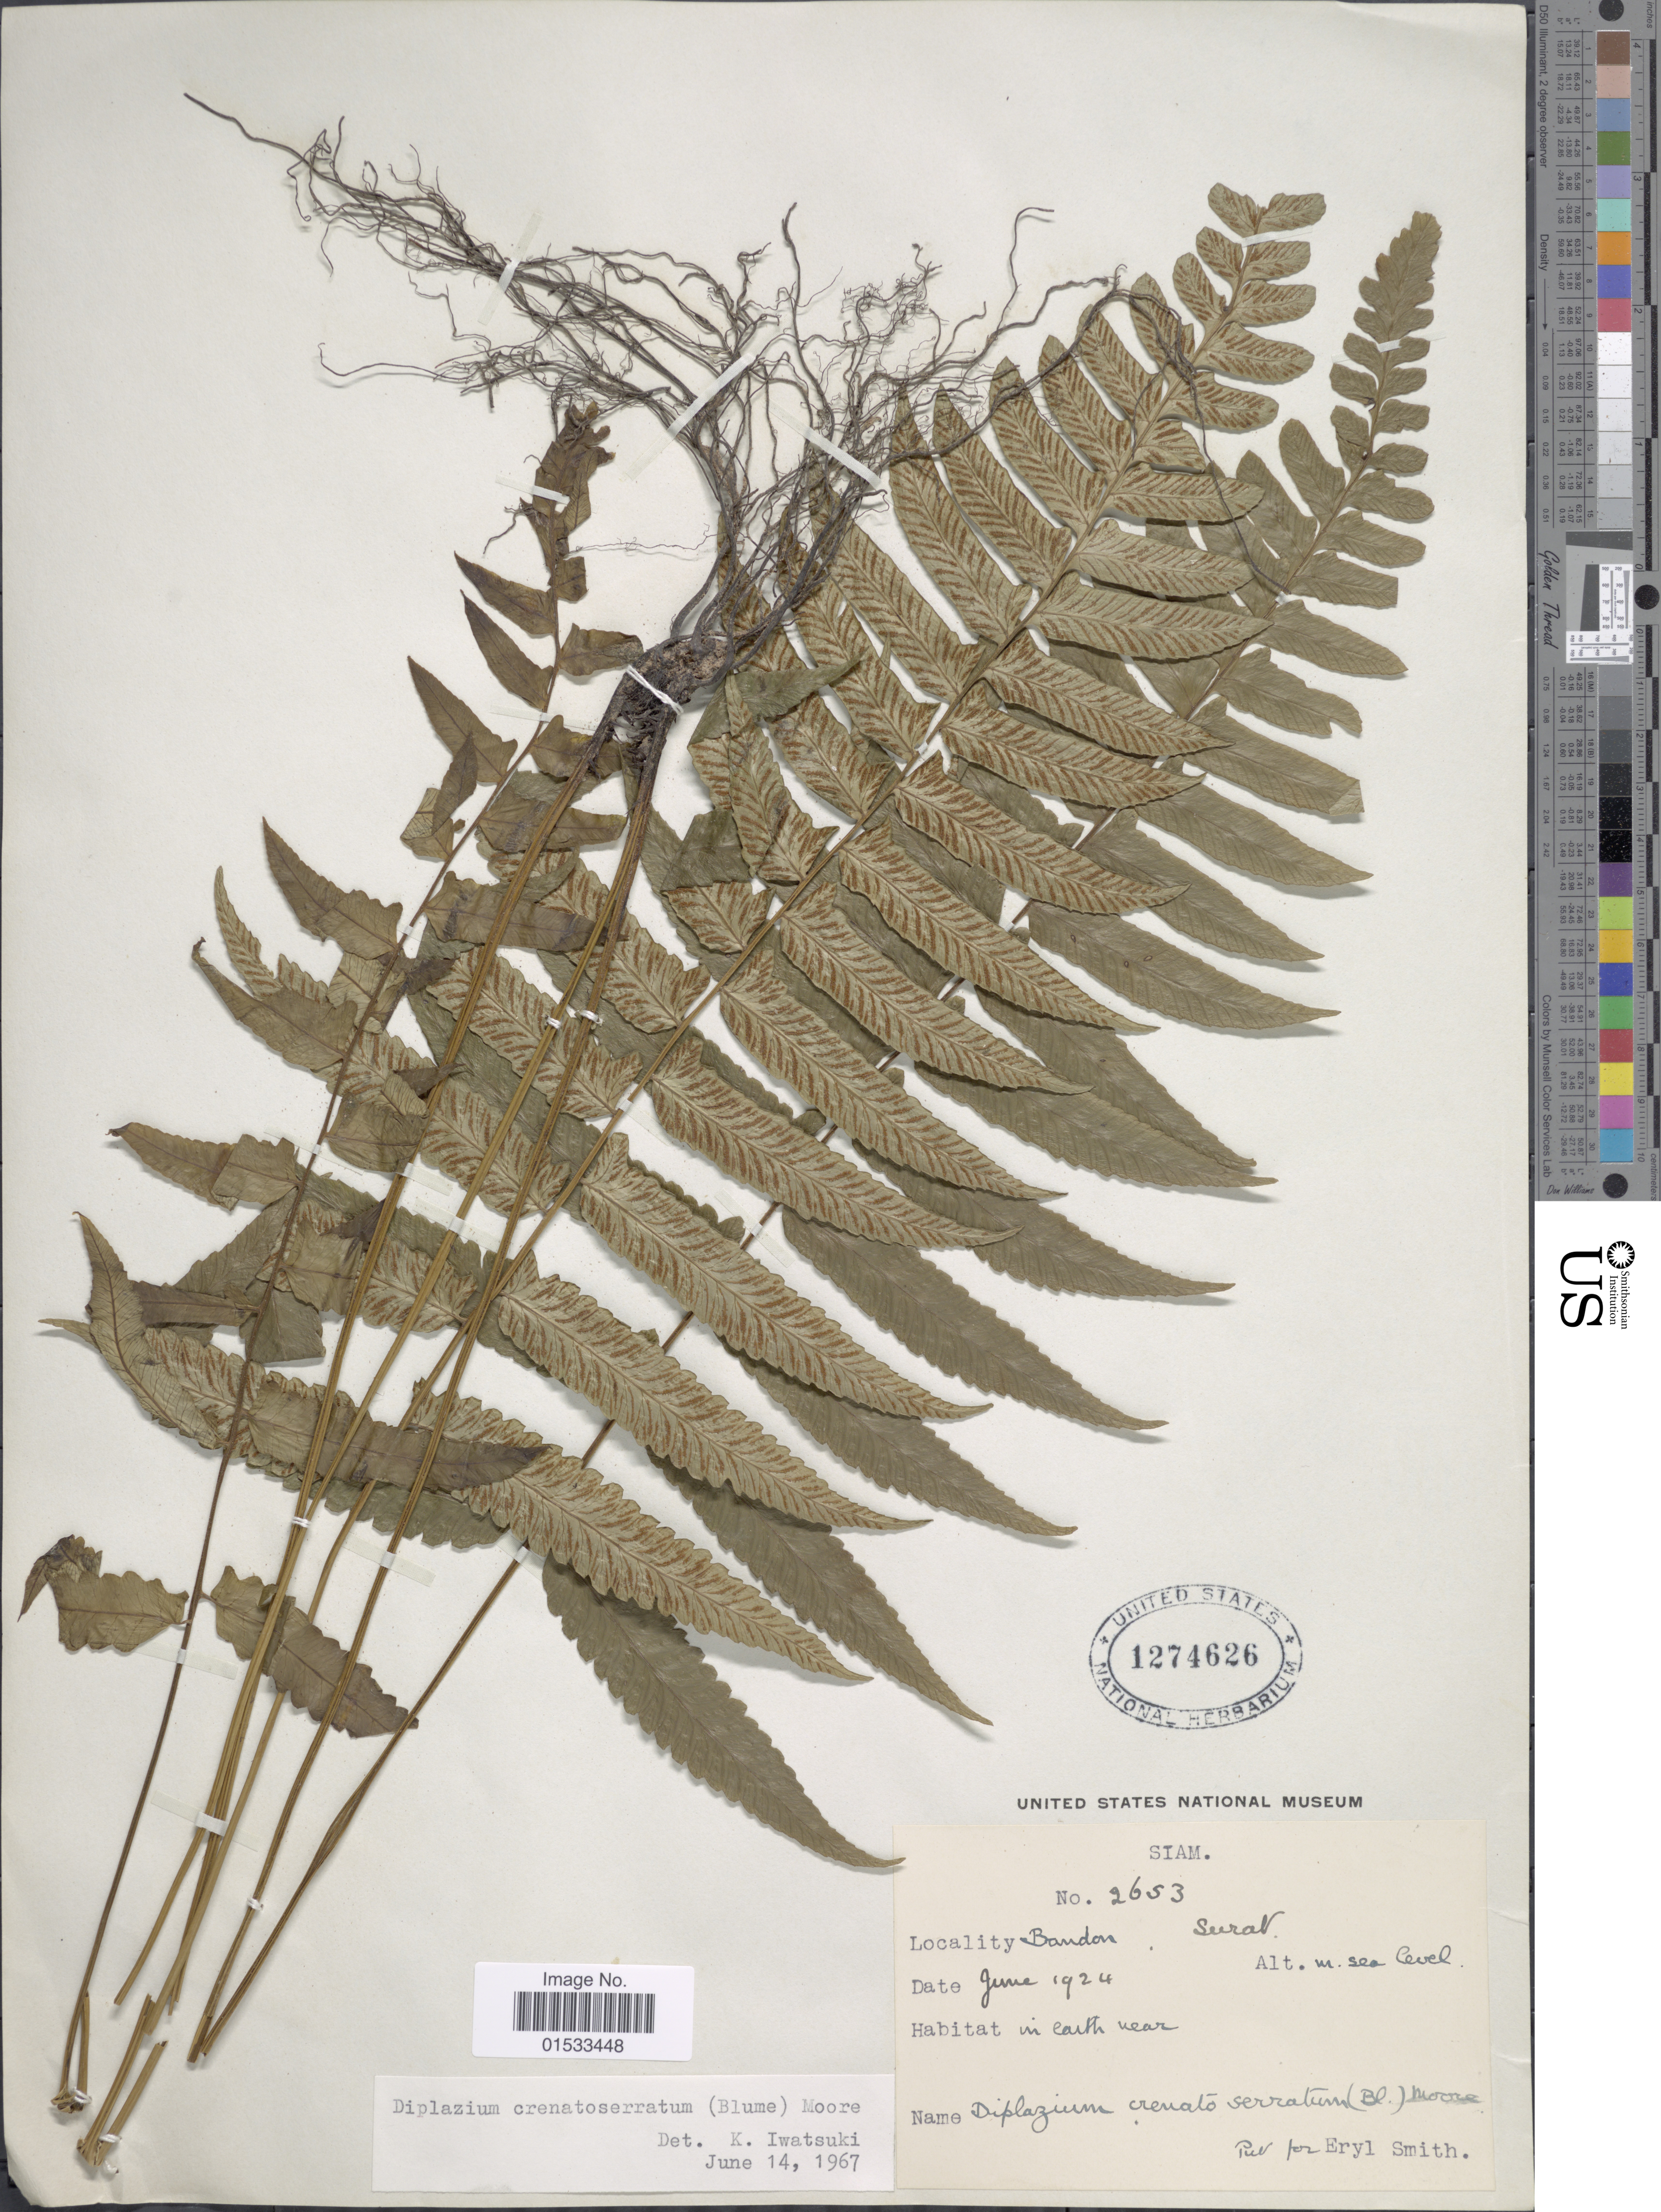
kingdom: Plantae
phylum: Tracheophyta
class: Polypodiopsida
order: Polypodiales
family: Athyriaceae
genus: Diplazium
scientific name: Diplazium crenatoserratum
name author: (Blume) T. Moore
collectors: C. E. Smith Jr.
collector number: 2653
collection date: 1924-06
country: Thailand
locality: Siam, Bandon, Surat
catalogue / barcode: US 1274626